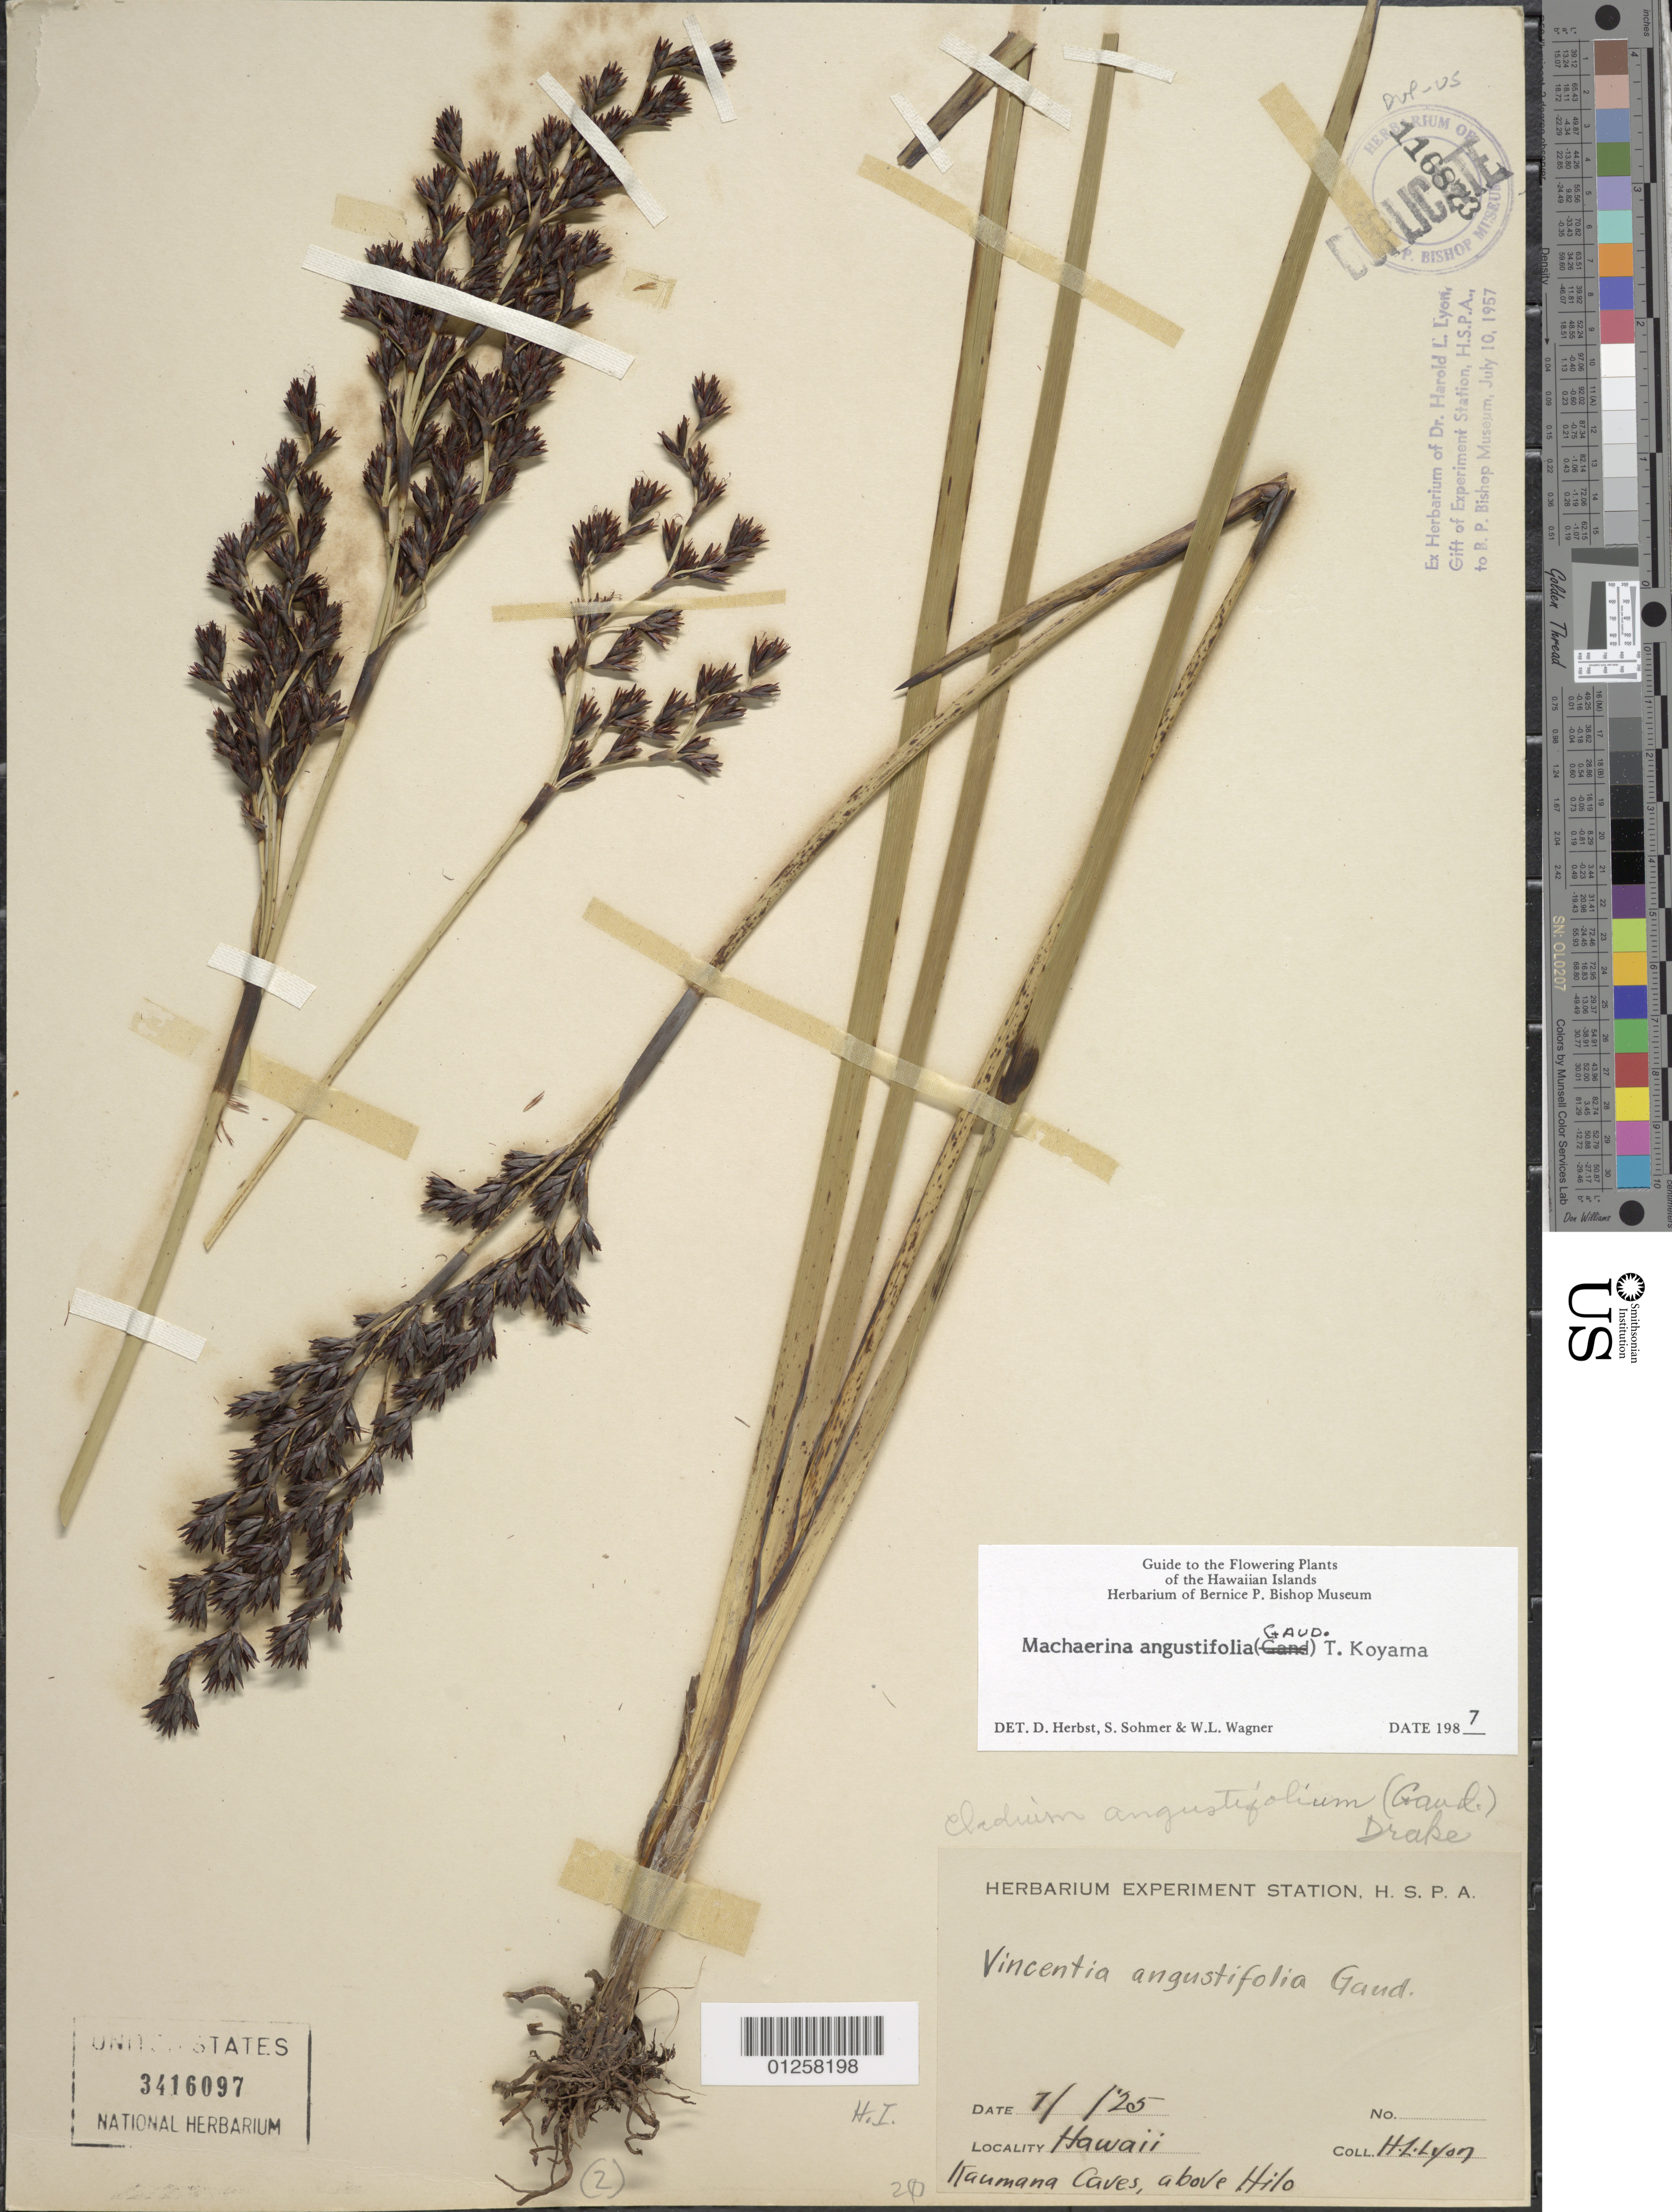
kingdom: Plantae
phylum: Tracheophyta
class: Liliopsida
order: Poales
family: Cyperaceae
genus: Machaerina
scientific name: Machaerina angustifolia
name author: (Gaudich.) T. Koyama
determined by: Herbst, D. R.; Sohmer, S. H.; Wagner, W. L.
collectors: H. Lyon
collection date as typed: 7/ /25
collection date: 1925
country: United States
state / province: Hawaii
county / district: Hawaii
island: Hawaii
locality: Kaumana caves, above Hilo.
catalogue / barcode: US 3416907